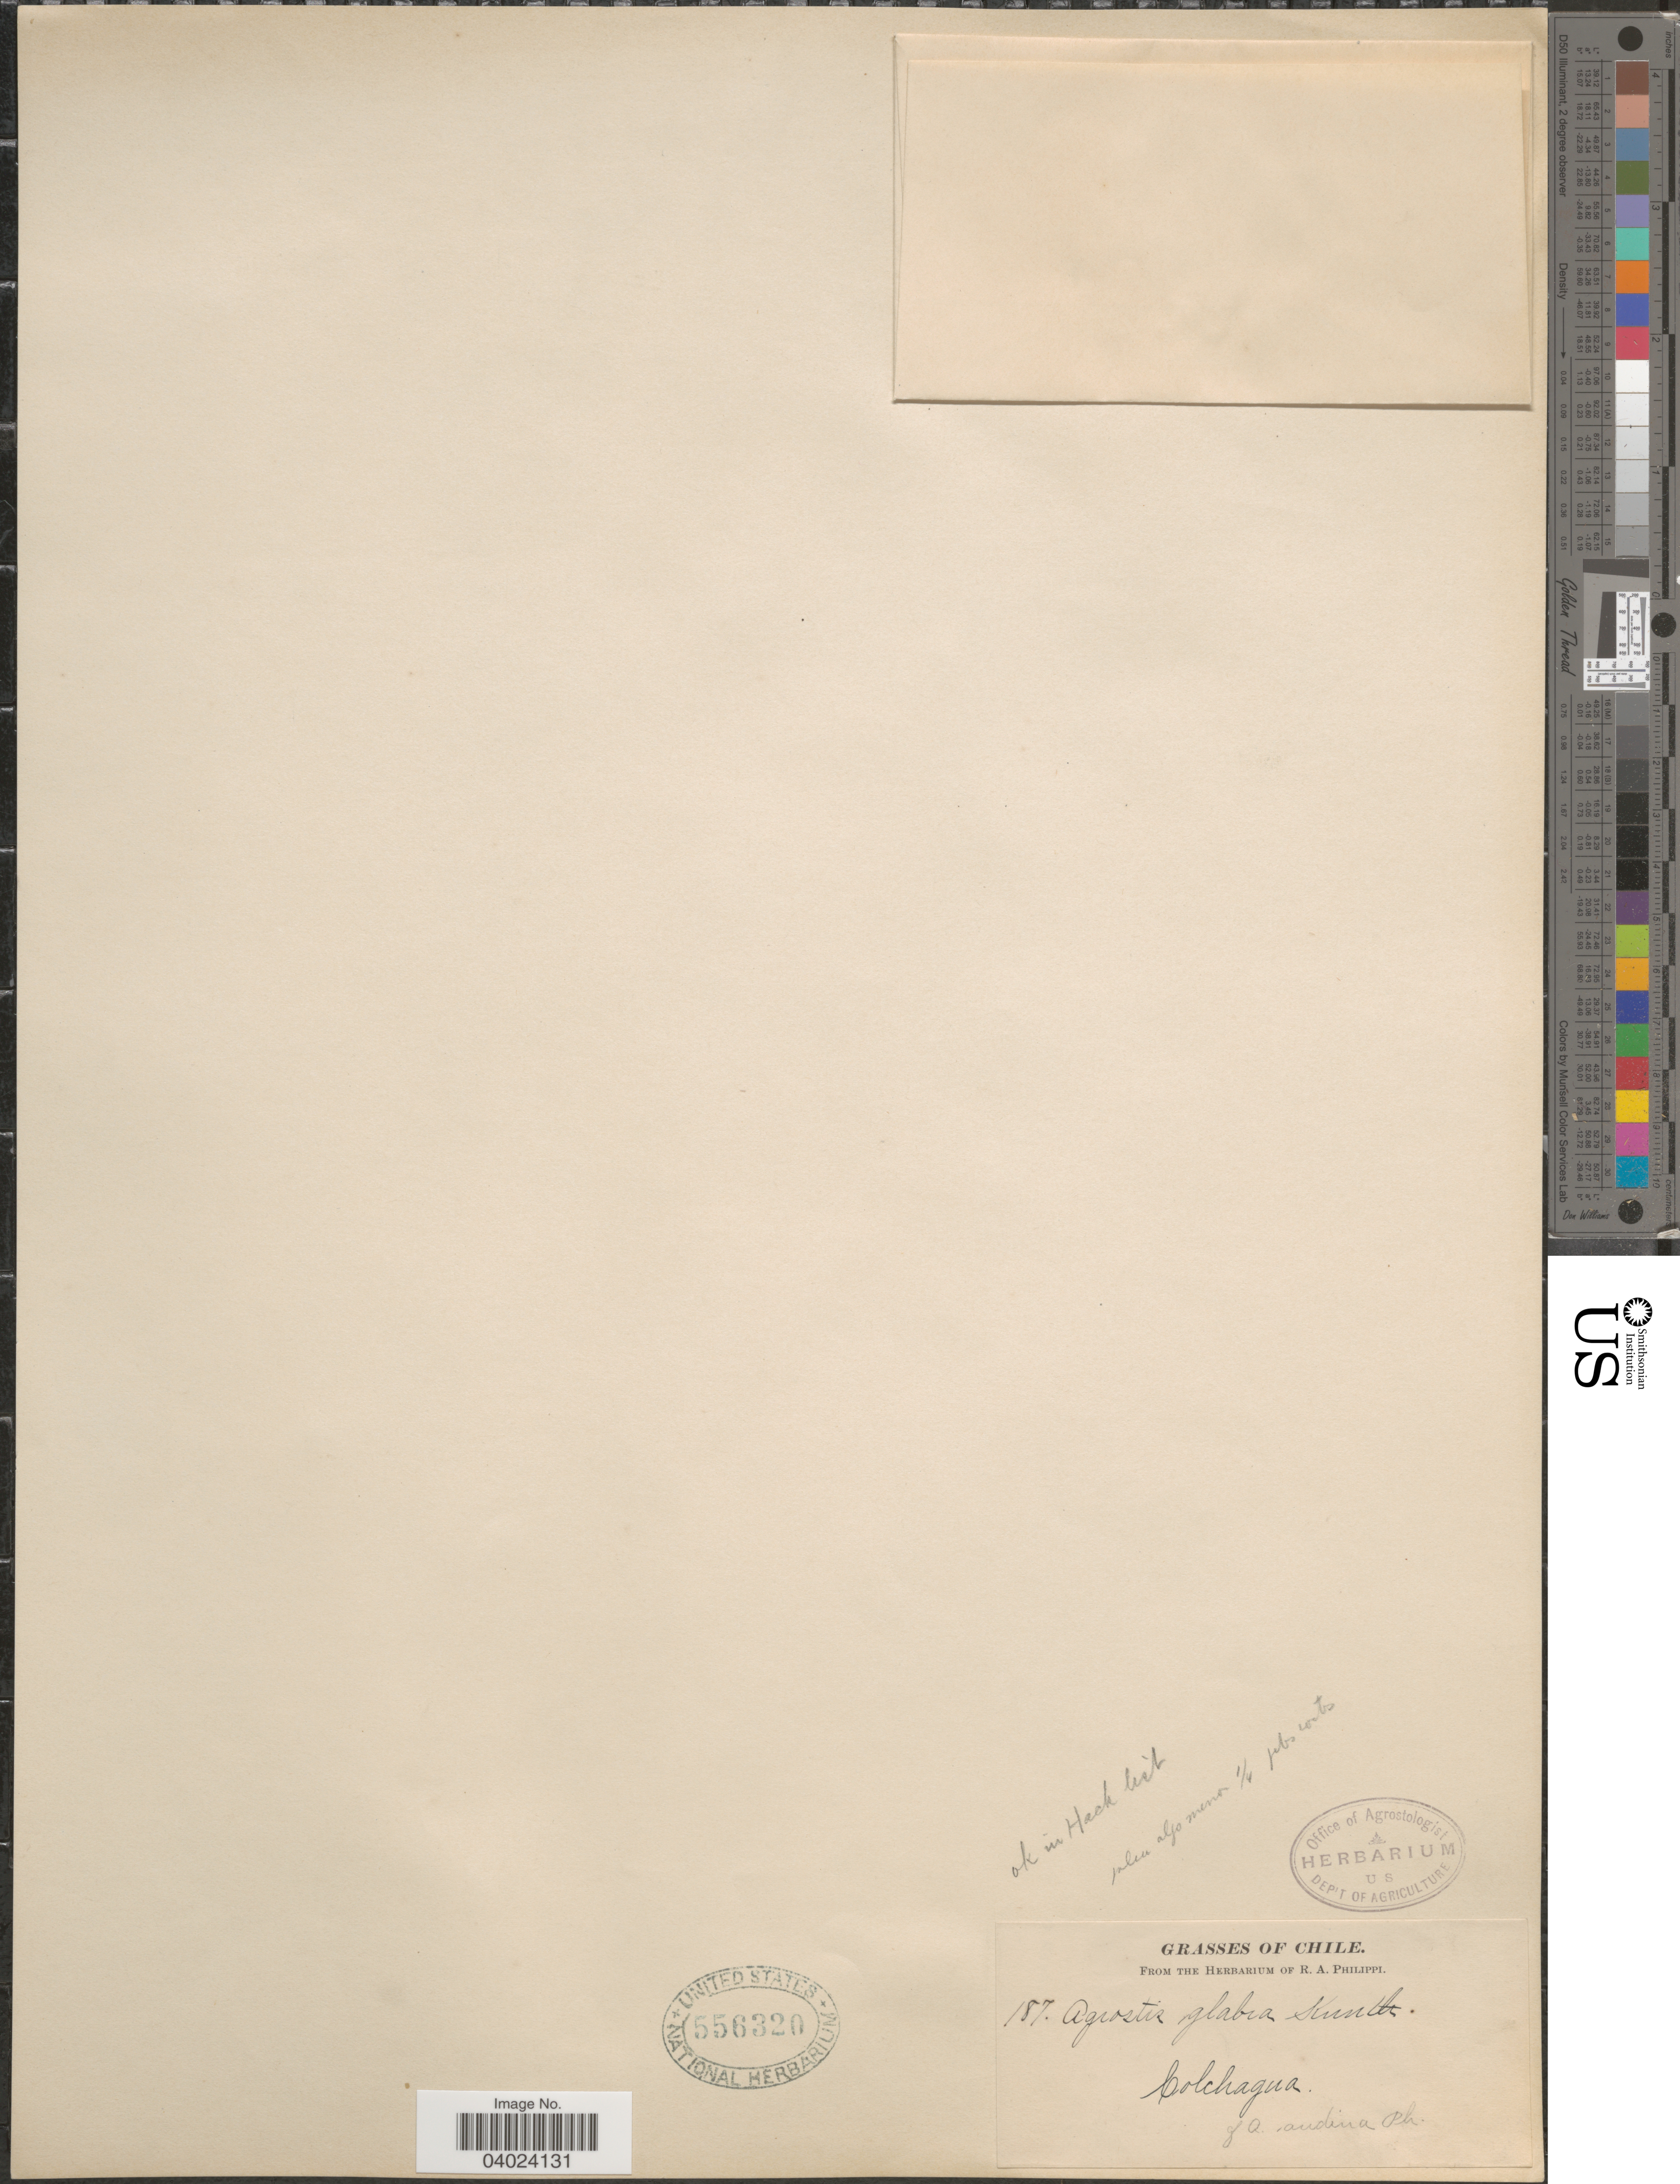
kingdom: Plantae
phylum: Tracheophyta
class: Liliopsida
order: Poales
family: Poaceae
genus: Agrostis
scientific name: Agrostis glabra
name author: (J. Presl) Kunth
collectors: ex. herb. R.A. Philippi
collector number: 187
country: Chile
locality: Colchagua. F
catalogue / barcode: US 556320